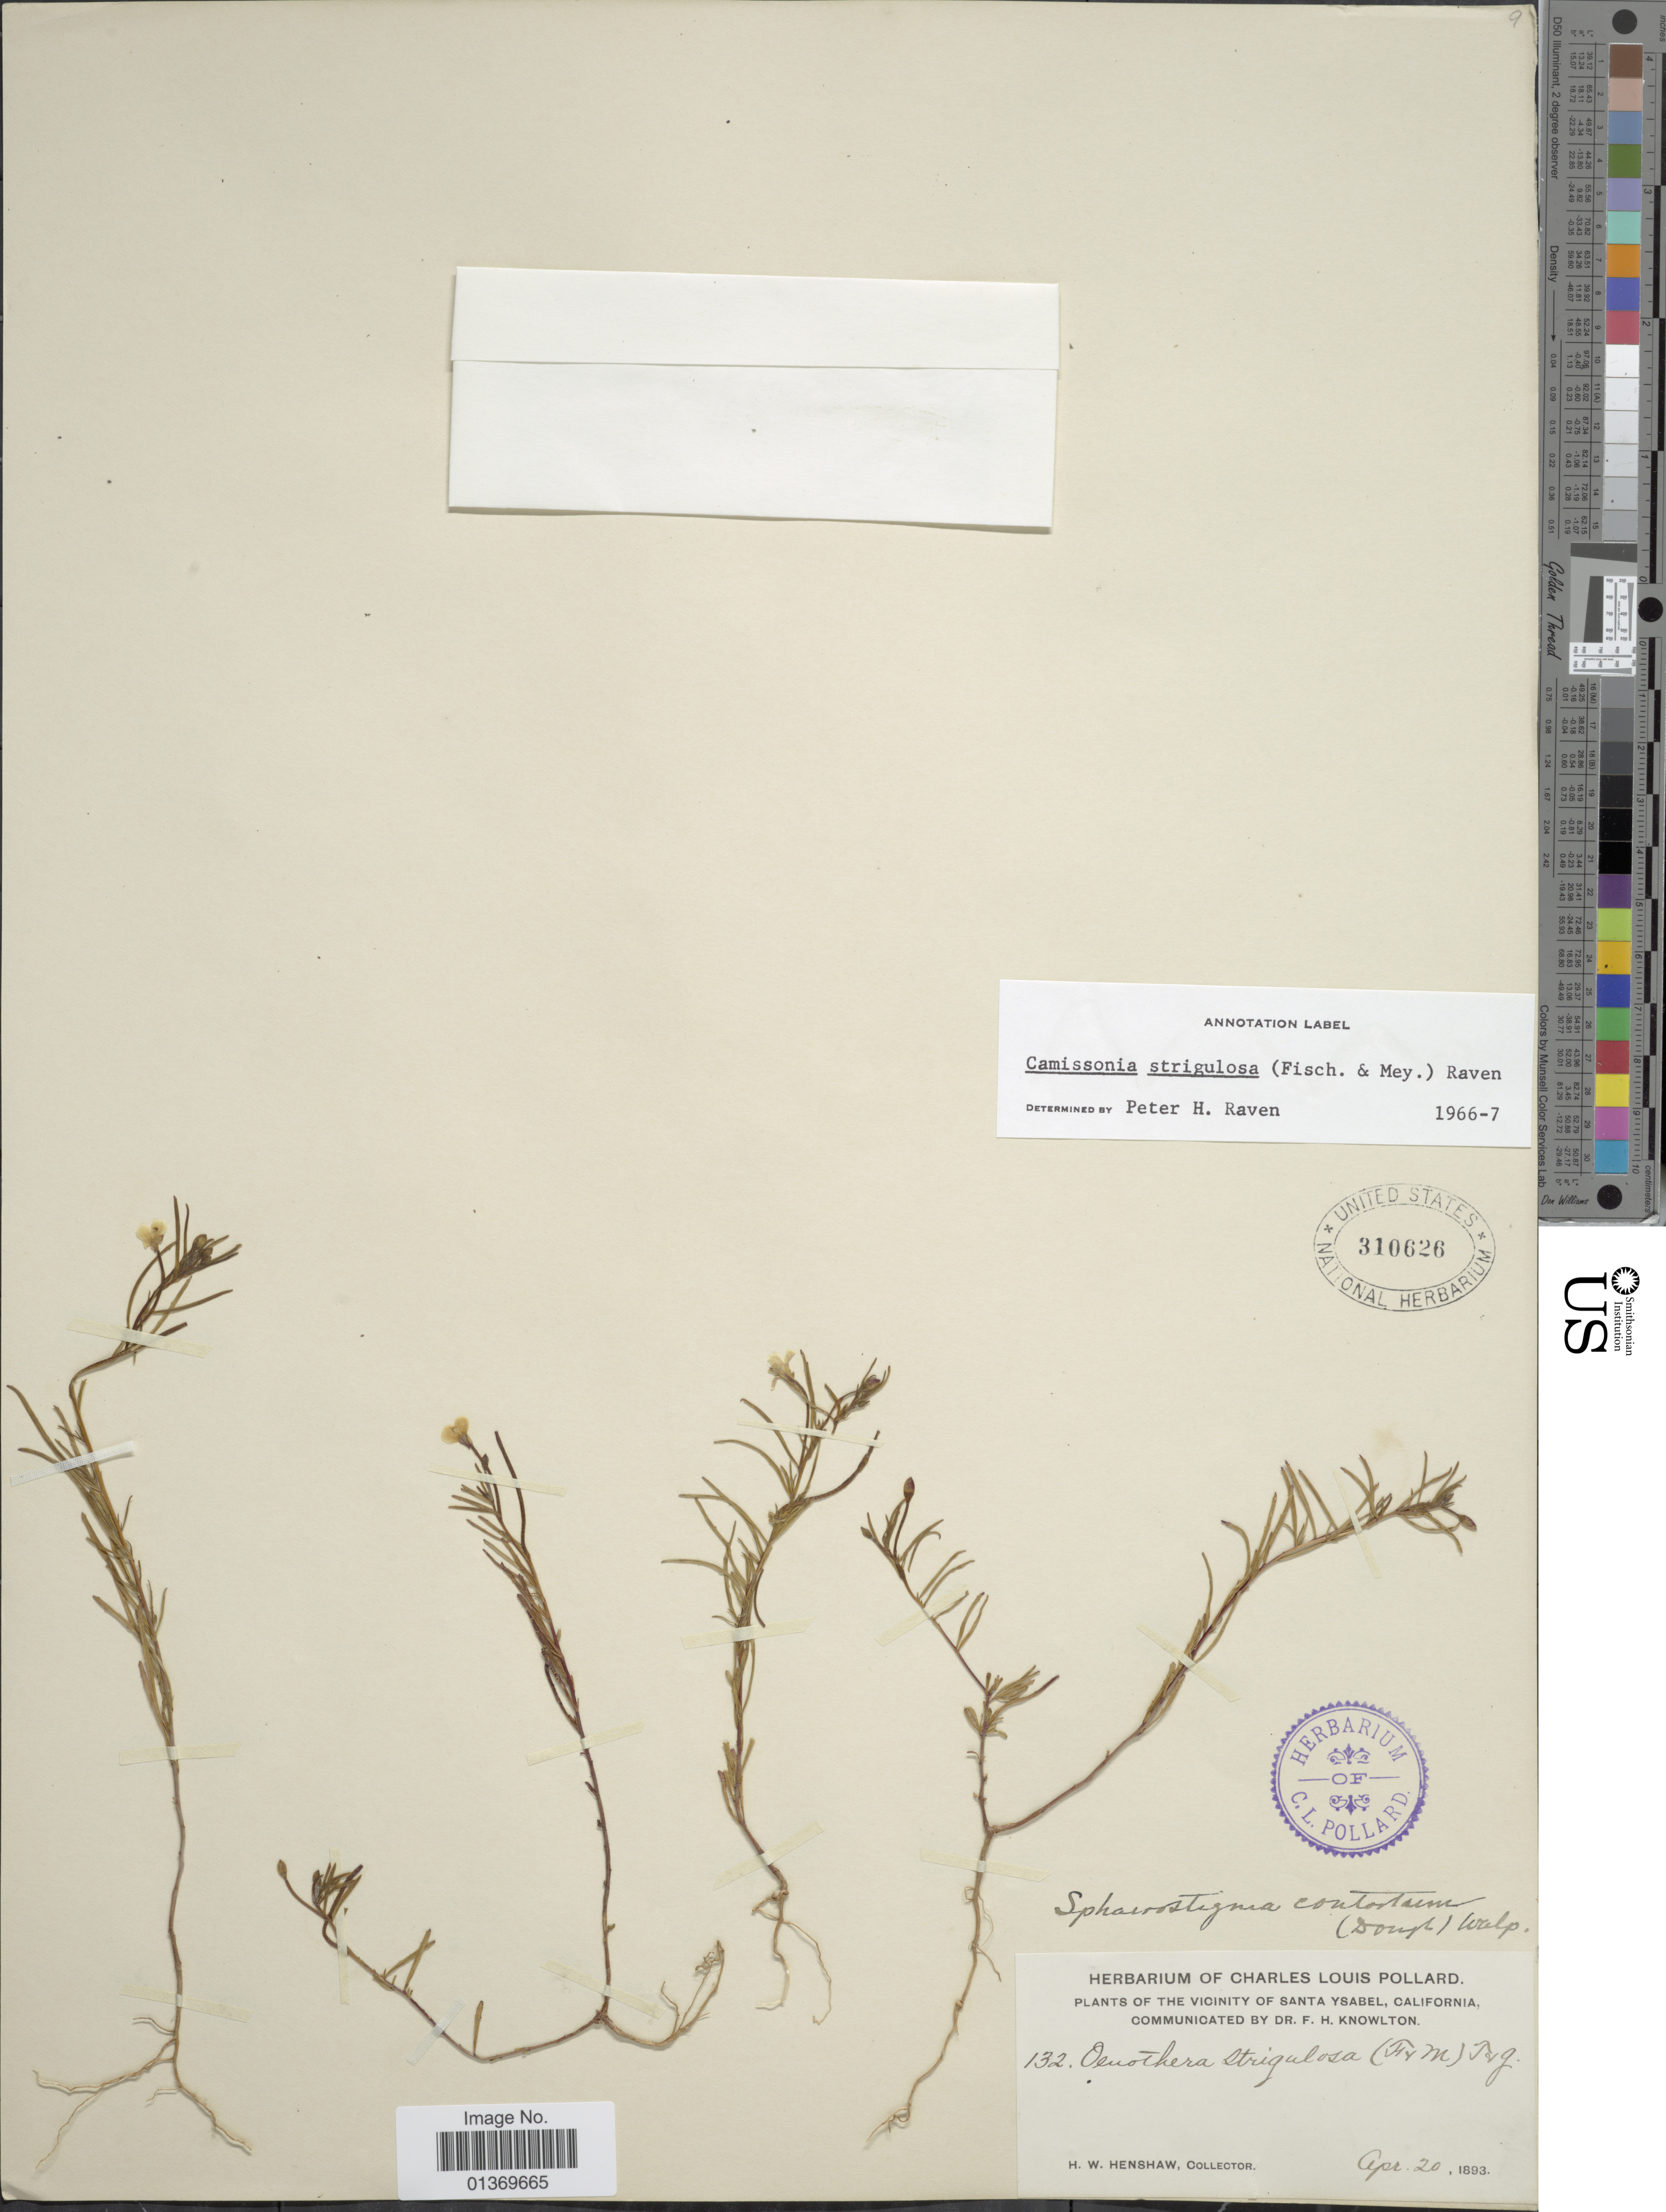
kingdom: Plantae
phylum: Tracheophyta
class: Magnoliopsida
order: Myrtales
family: Onagraceae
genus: Camissonia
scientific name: Camissonia strigulosa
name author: (Fisch. & C.A. Mey.) P.H. Raven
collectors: H. Henshaw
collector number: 132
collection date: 1893-04-20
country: United States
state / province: California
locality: Vicinity of Santa Ysabel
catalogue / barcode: US 310626